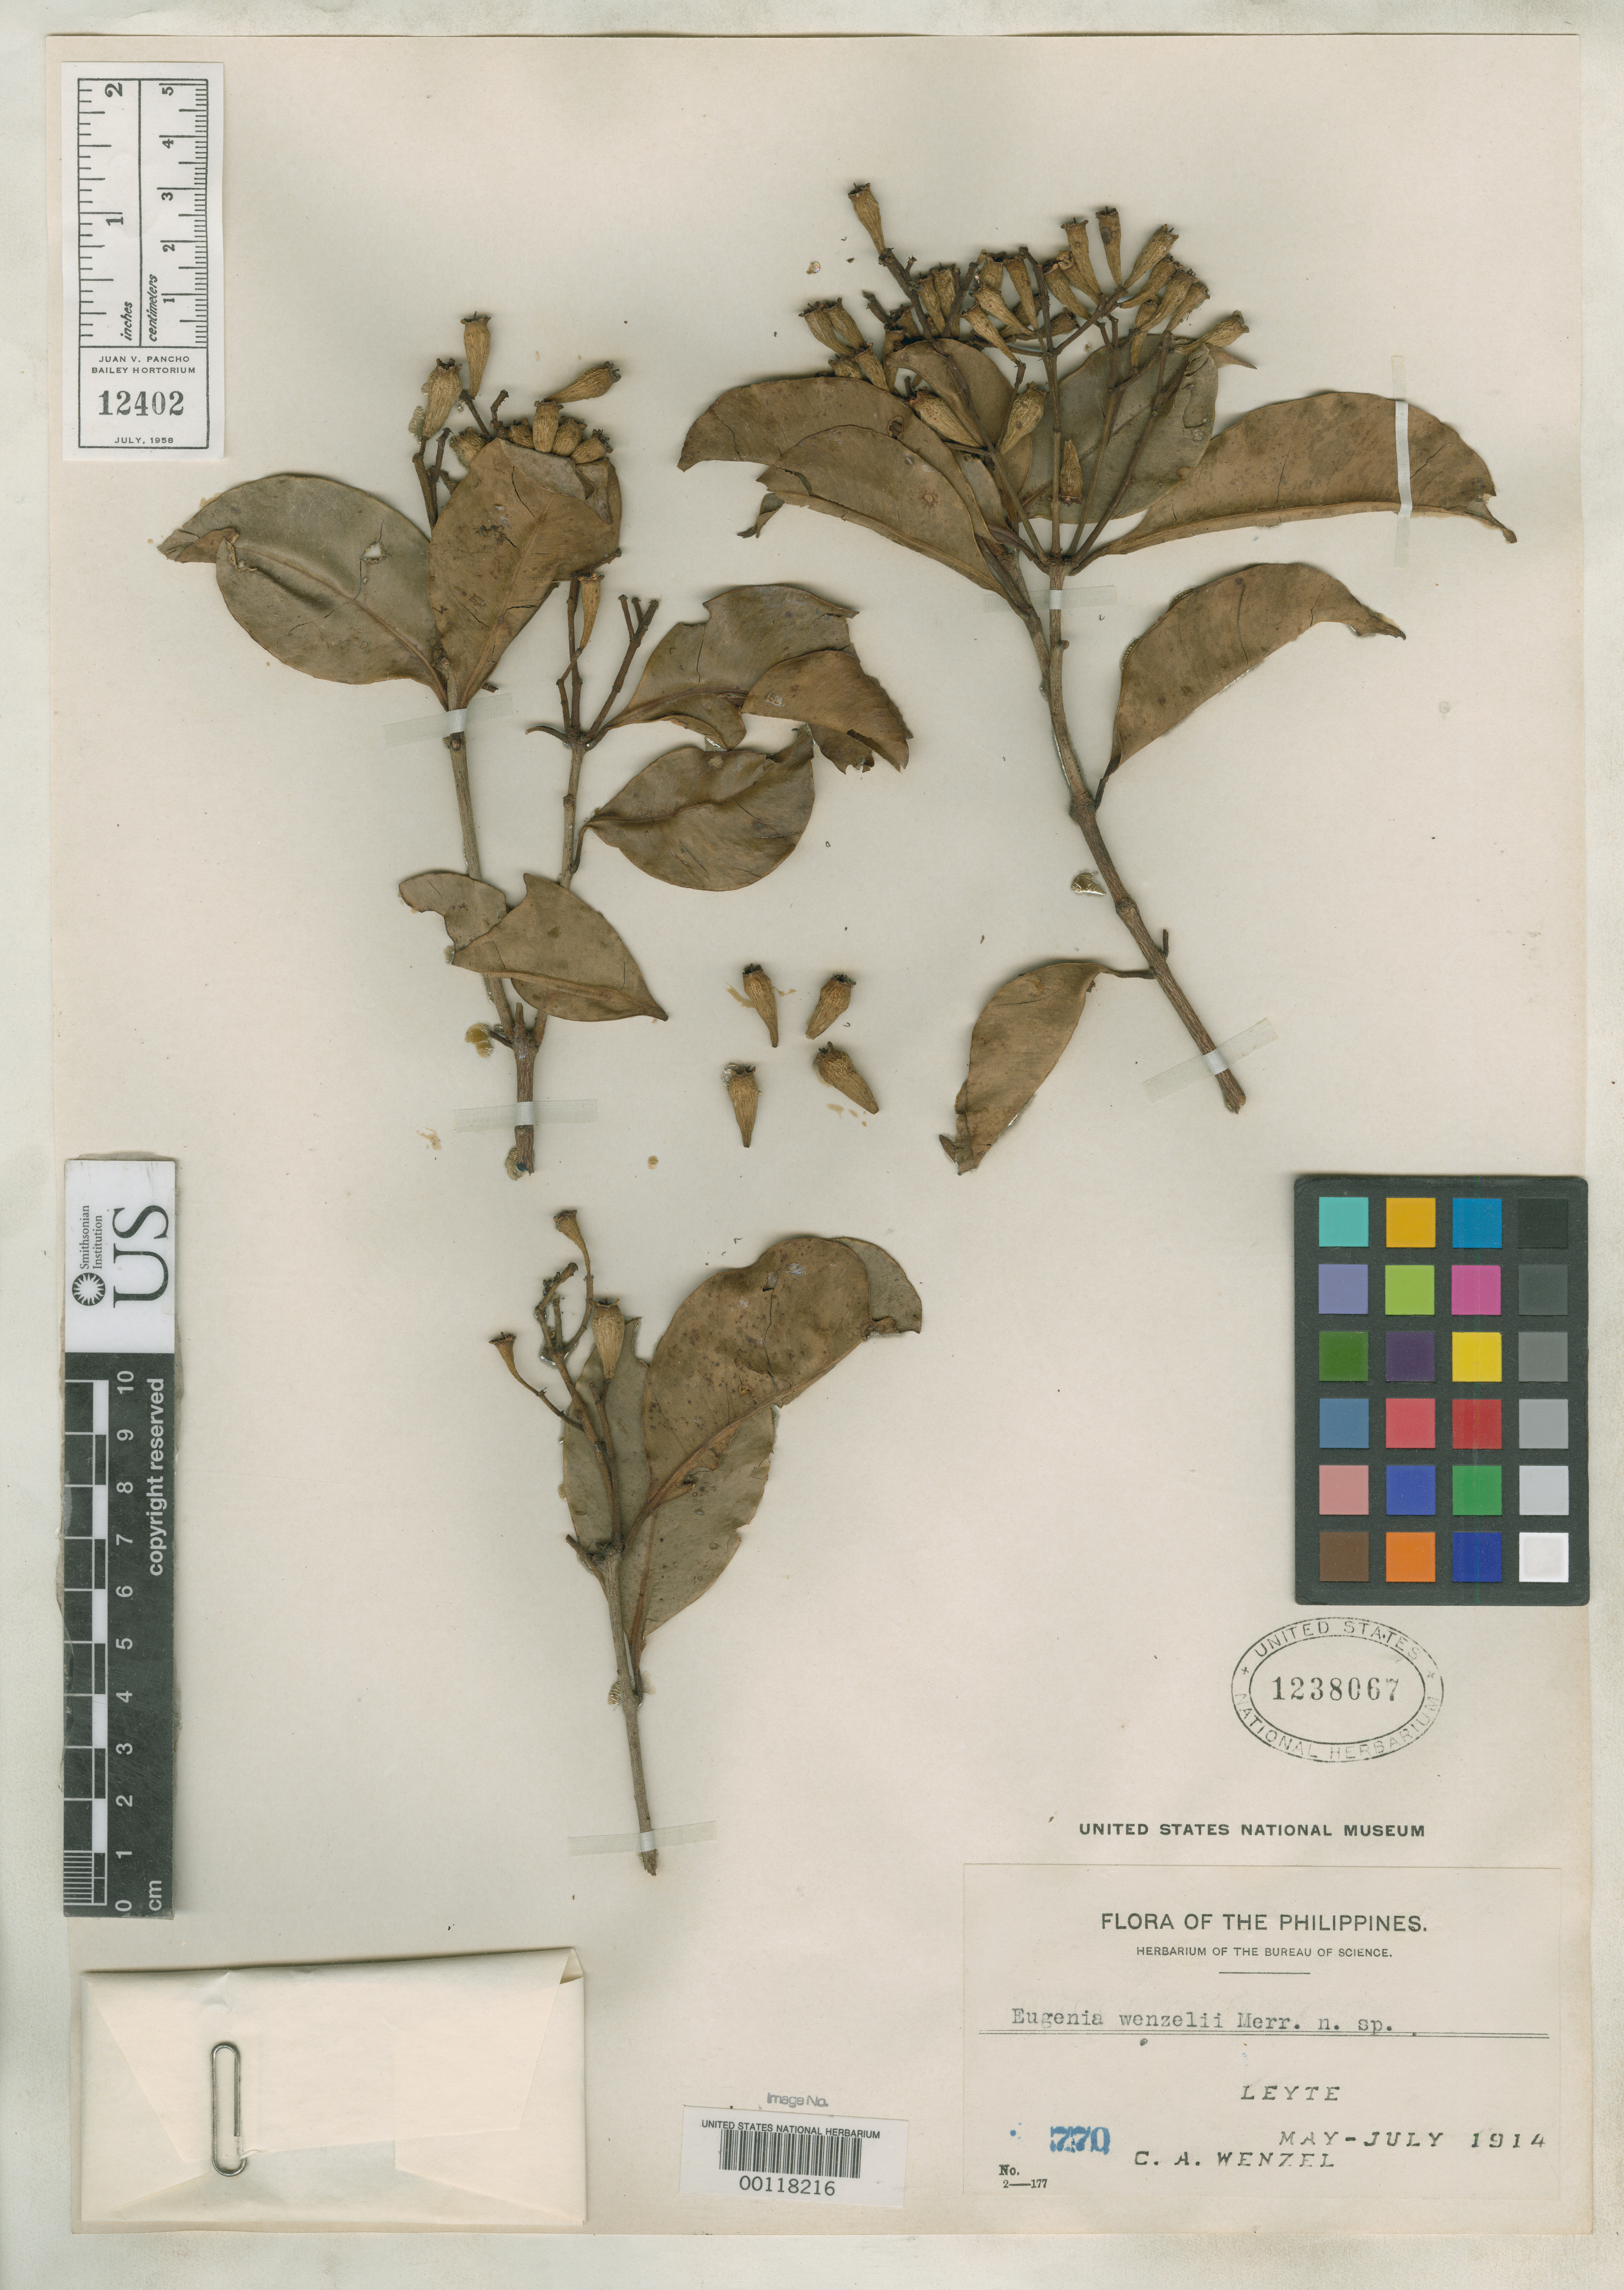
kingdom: Plantae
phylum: Tracheophyta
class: Magnoliopsida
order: Myrtales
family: Myrtaceae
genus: Eugenia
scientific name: Eugenia wenzelii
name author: Merr.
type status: Type Collection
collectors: C. Wenzel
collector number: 770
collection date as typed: May 1914 to -- Jul 1914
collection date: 1914-05/1914-07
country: Philippines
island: Leyte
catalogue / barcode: US 1238067